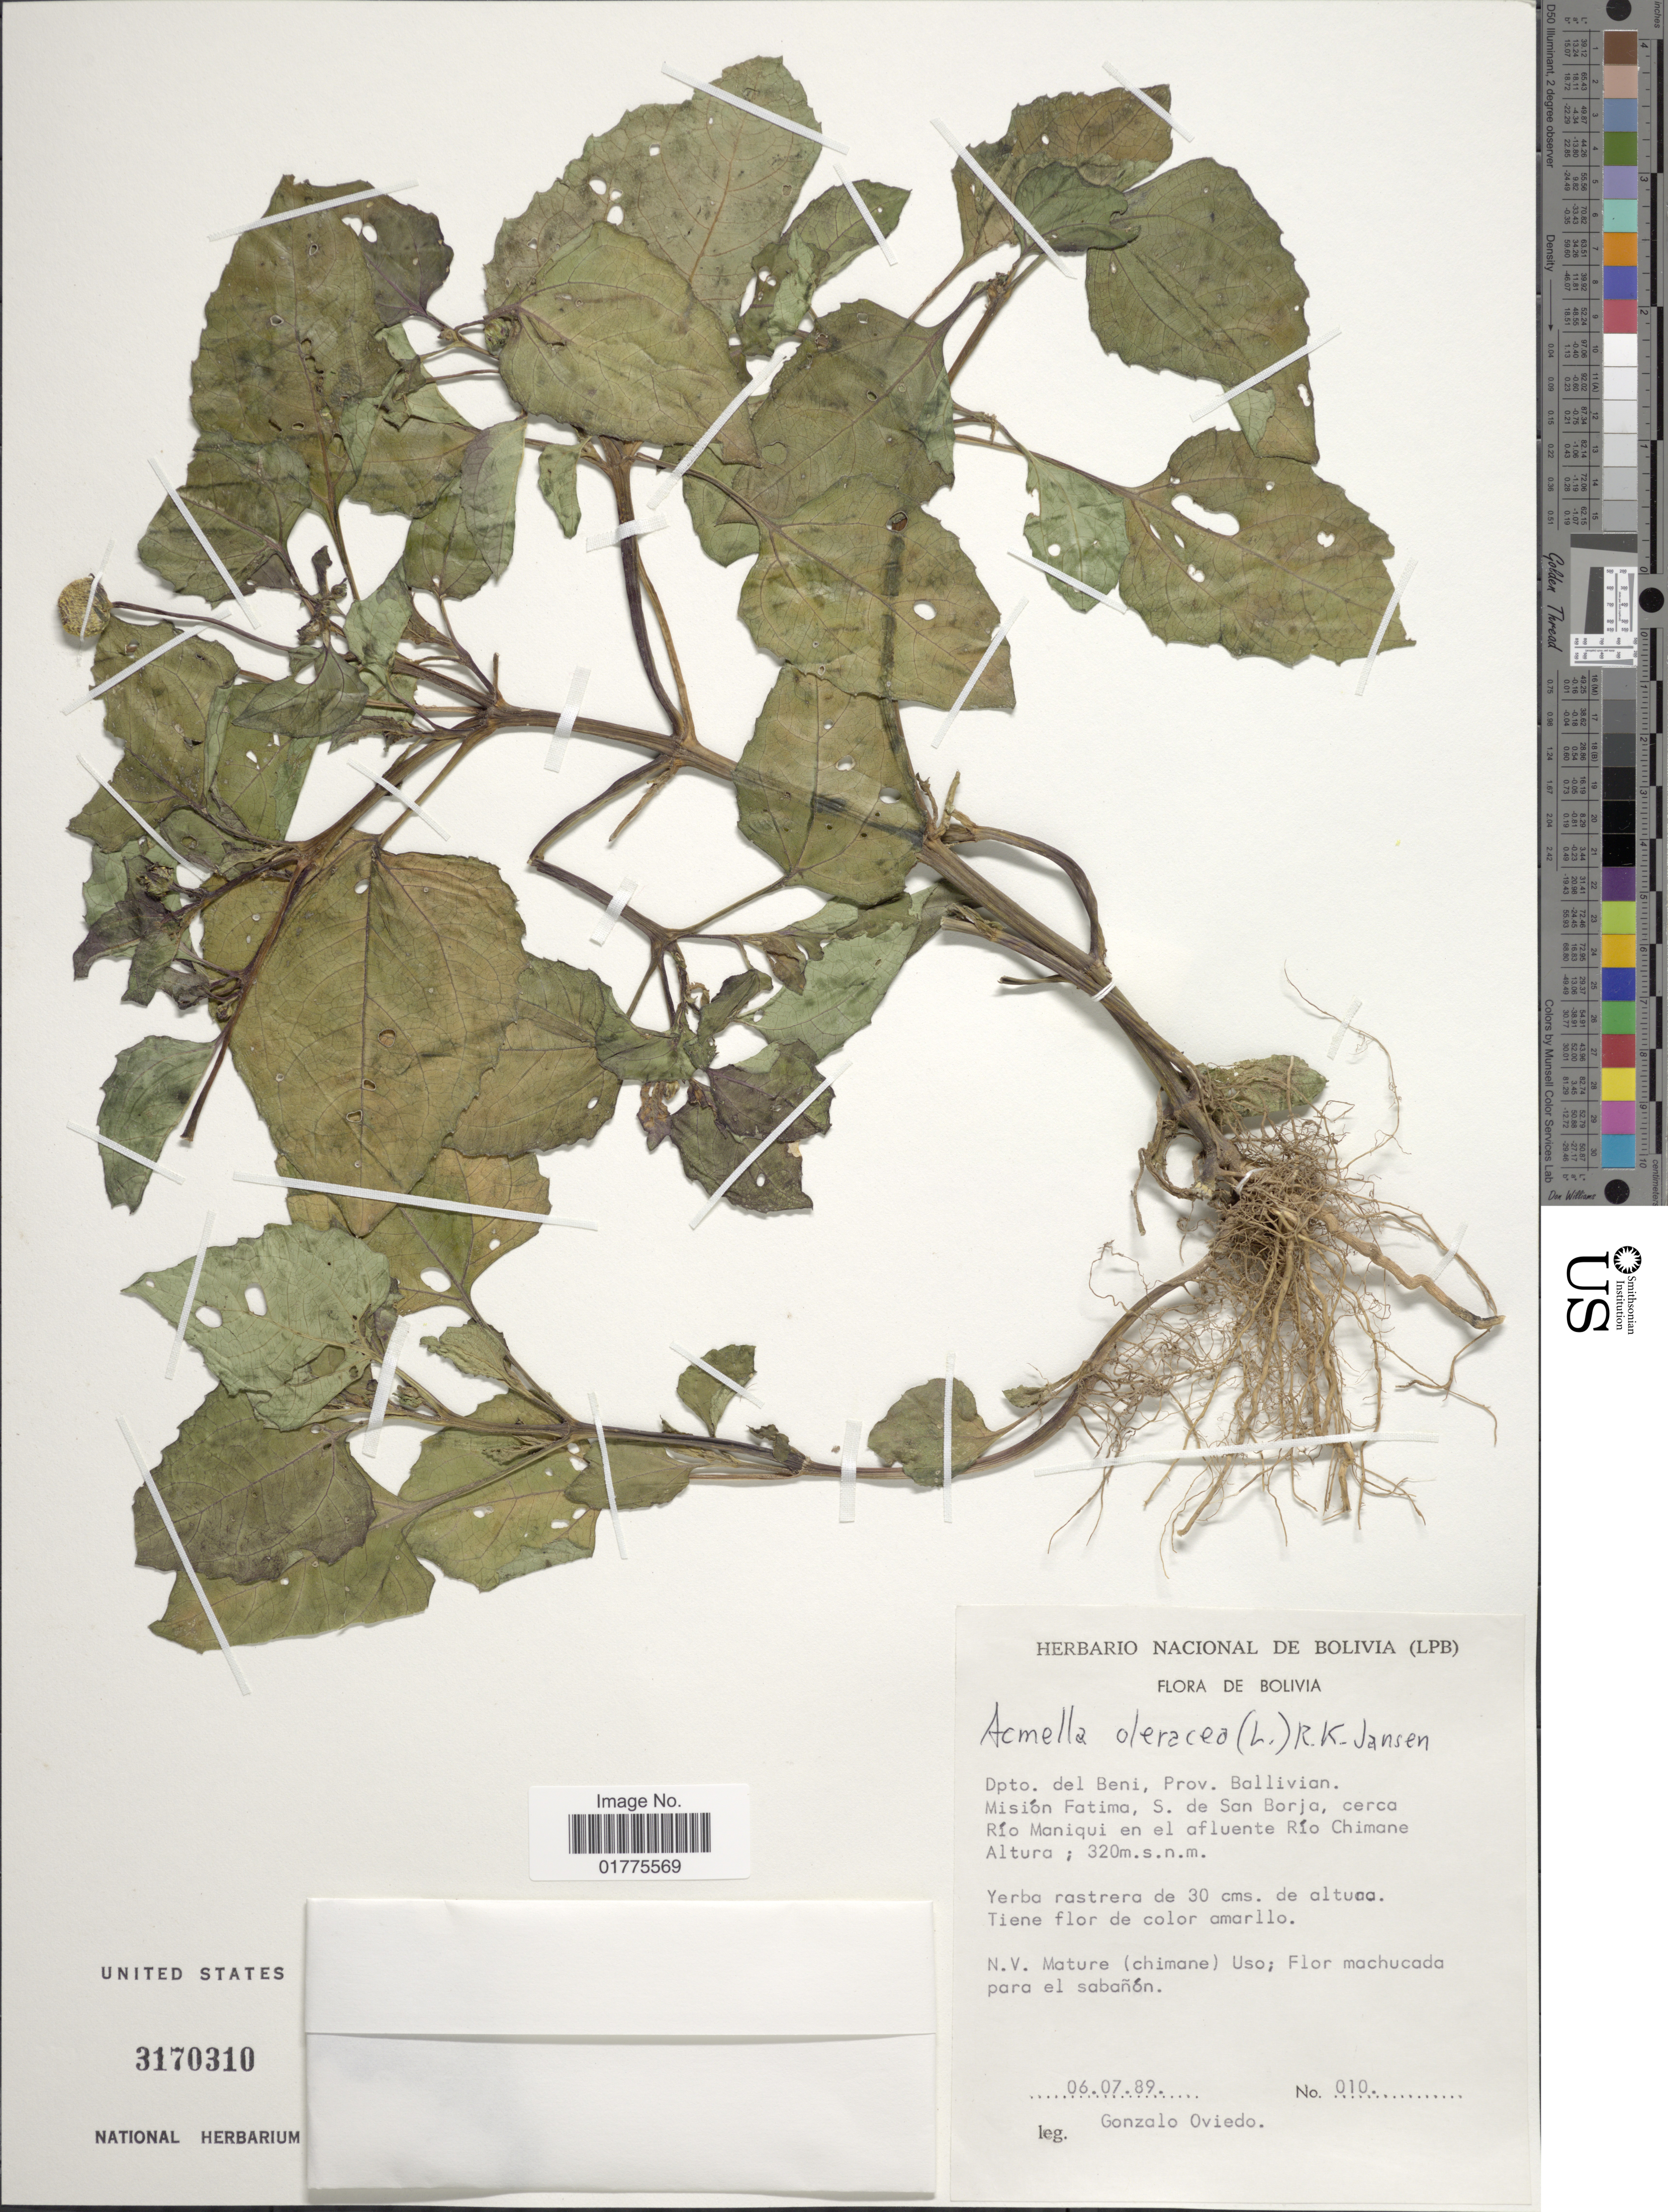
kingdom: Plantae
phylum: Tracheophyta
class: Magnoliopsida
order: Asterales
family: Asteraceae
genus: Acmella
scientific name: Acmella oleracea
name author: (L.) R.K. Jansen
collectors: G. Oviedo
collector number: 010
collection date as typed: Transcribed d/m/y: 6/7/89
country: Bolivia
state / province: Beni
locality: Prov. Bollivian. Mision Fatima, S de San Borja, cerca Rio Maniqui en el afluente Rio Chimane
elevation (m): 320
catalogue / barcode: US 3170310